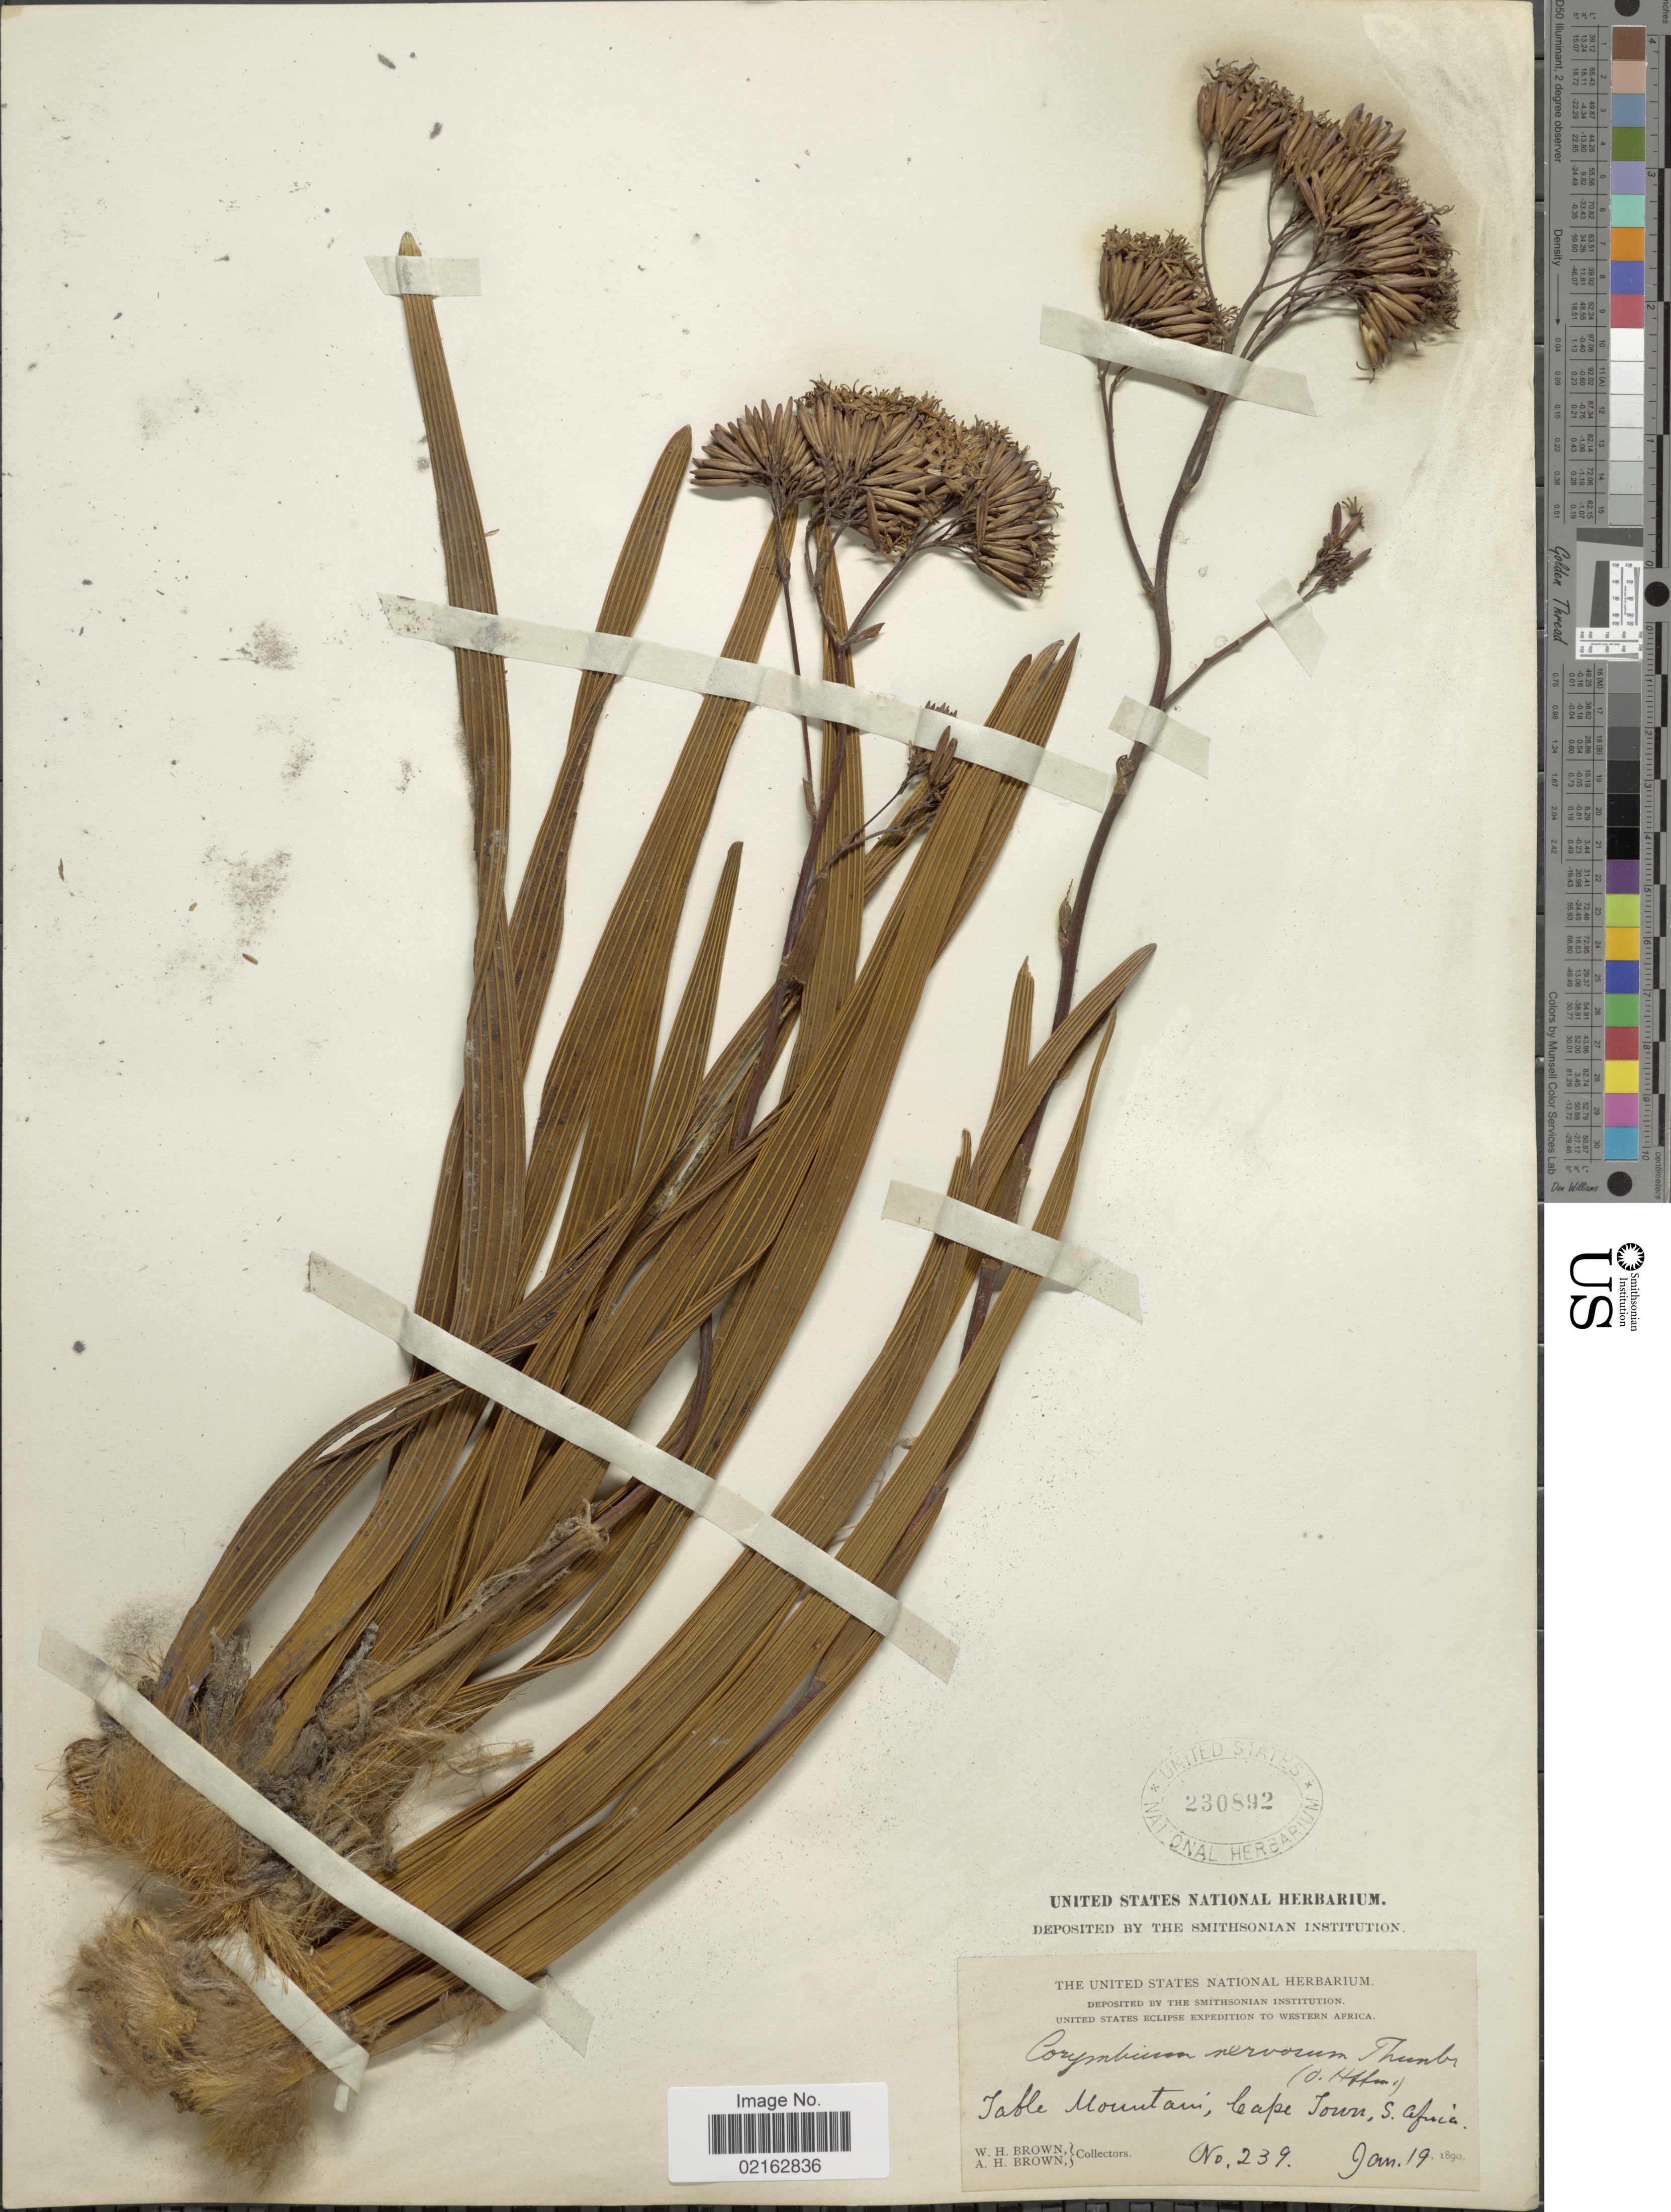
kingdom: Plantae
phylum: Tracheophyta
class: Magnoliopsida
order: Asterales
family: Asteraceae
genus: Corymbium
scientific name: Corymbium glabrum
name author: L.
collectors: W. H. Brown & A. H. Brown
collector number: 239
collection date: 1890-01-19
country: South Africa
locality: Table Mountain, Cape Town, S. Africa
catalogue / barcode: US 230892